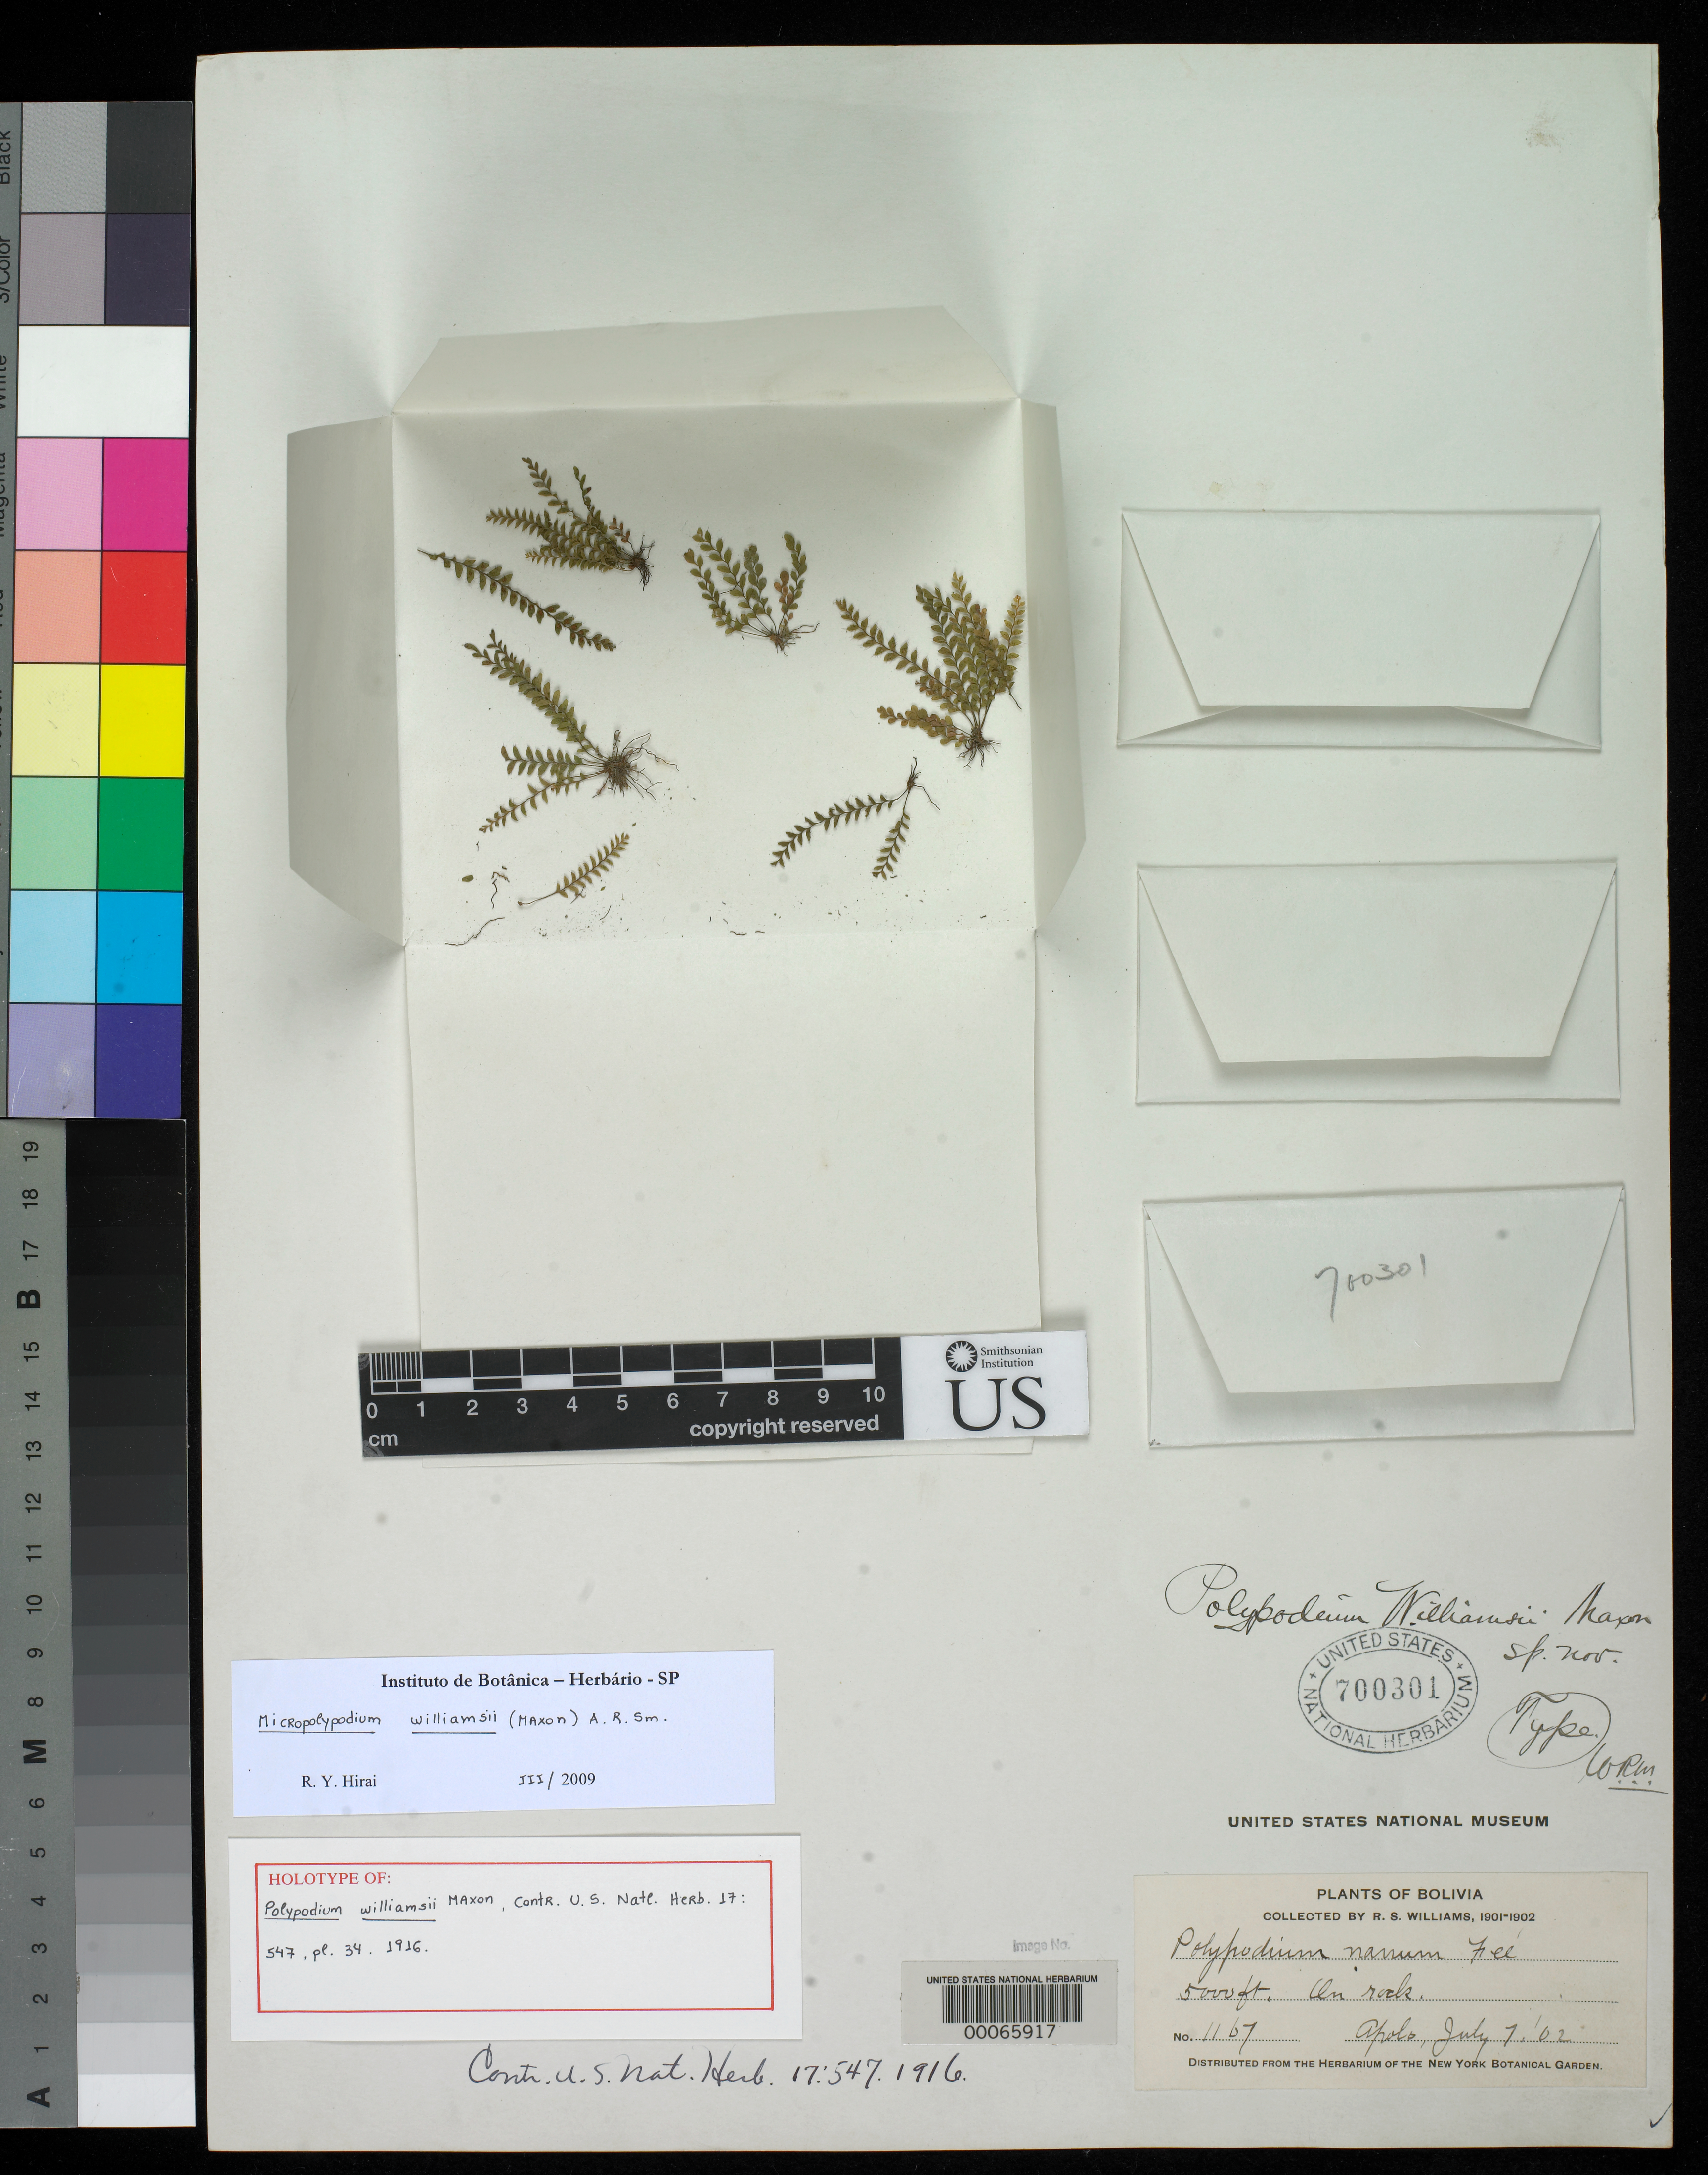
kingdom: Plantae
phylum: Tracheophyta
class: Polypodiopsida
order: Polypodiales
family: Polypodiaceae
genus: Polypodium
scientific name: Polypodium williamsii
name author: Maxon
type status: Holotype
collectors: R. S. Williams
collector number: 1167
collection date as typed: Jul. 7 '02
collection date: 1902-07-07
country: Bolivia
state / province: La Paz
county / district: Franz Tamayo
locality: Apolo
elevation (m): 1524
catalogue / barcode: US 700301